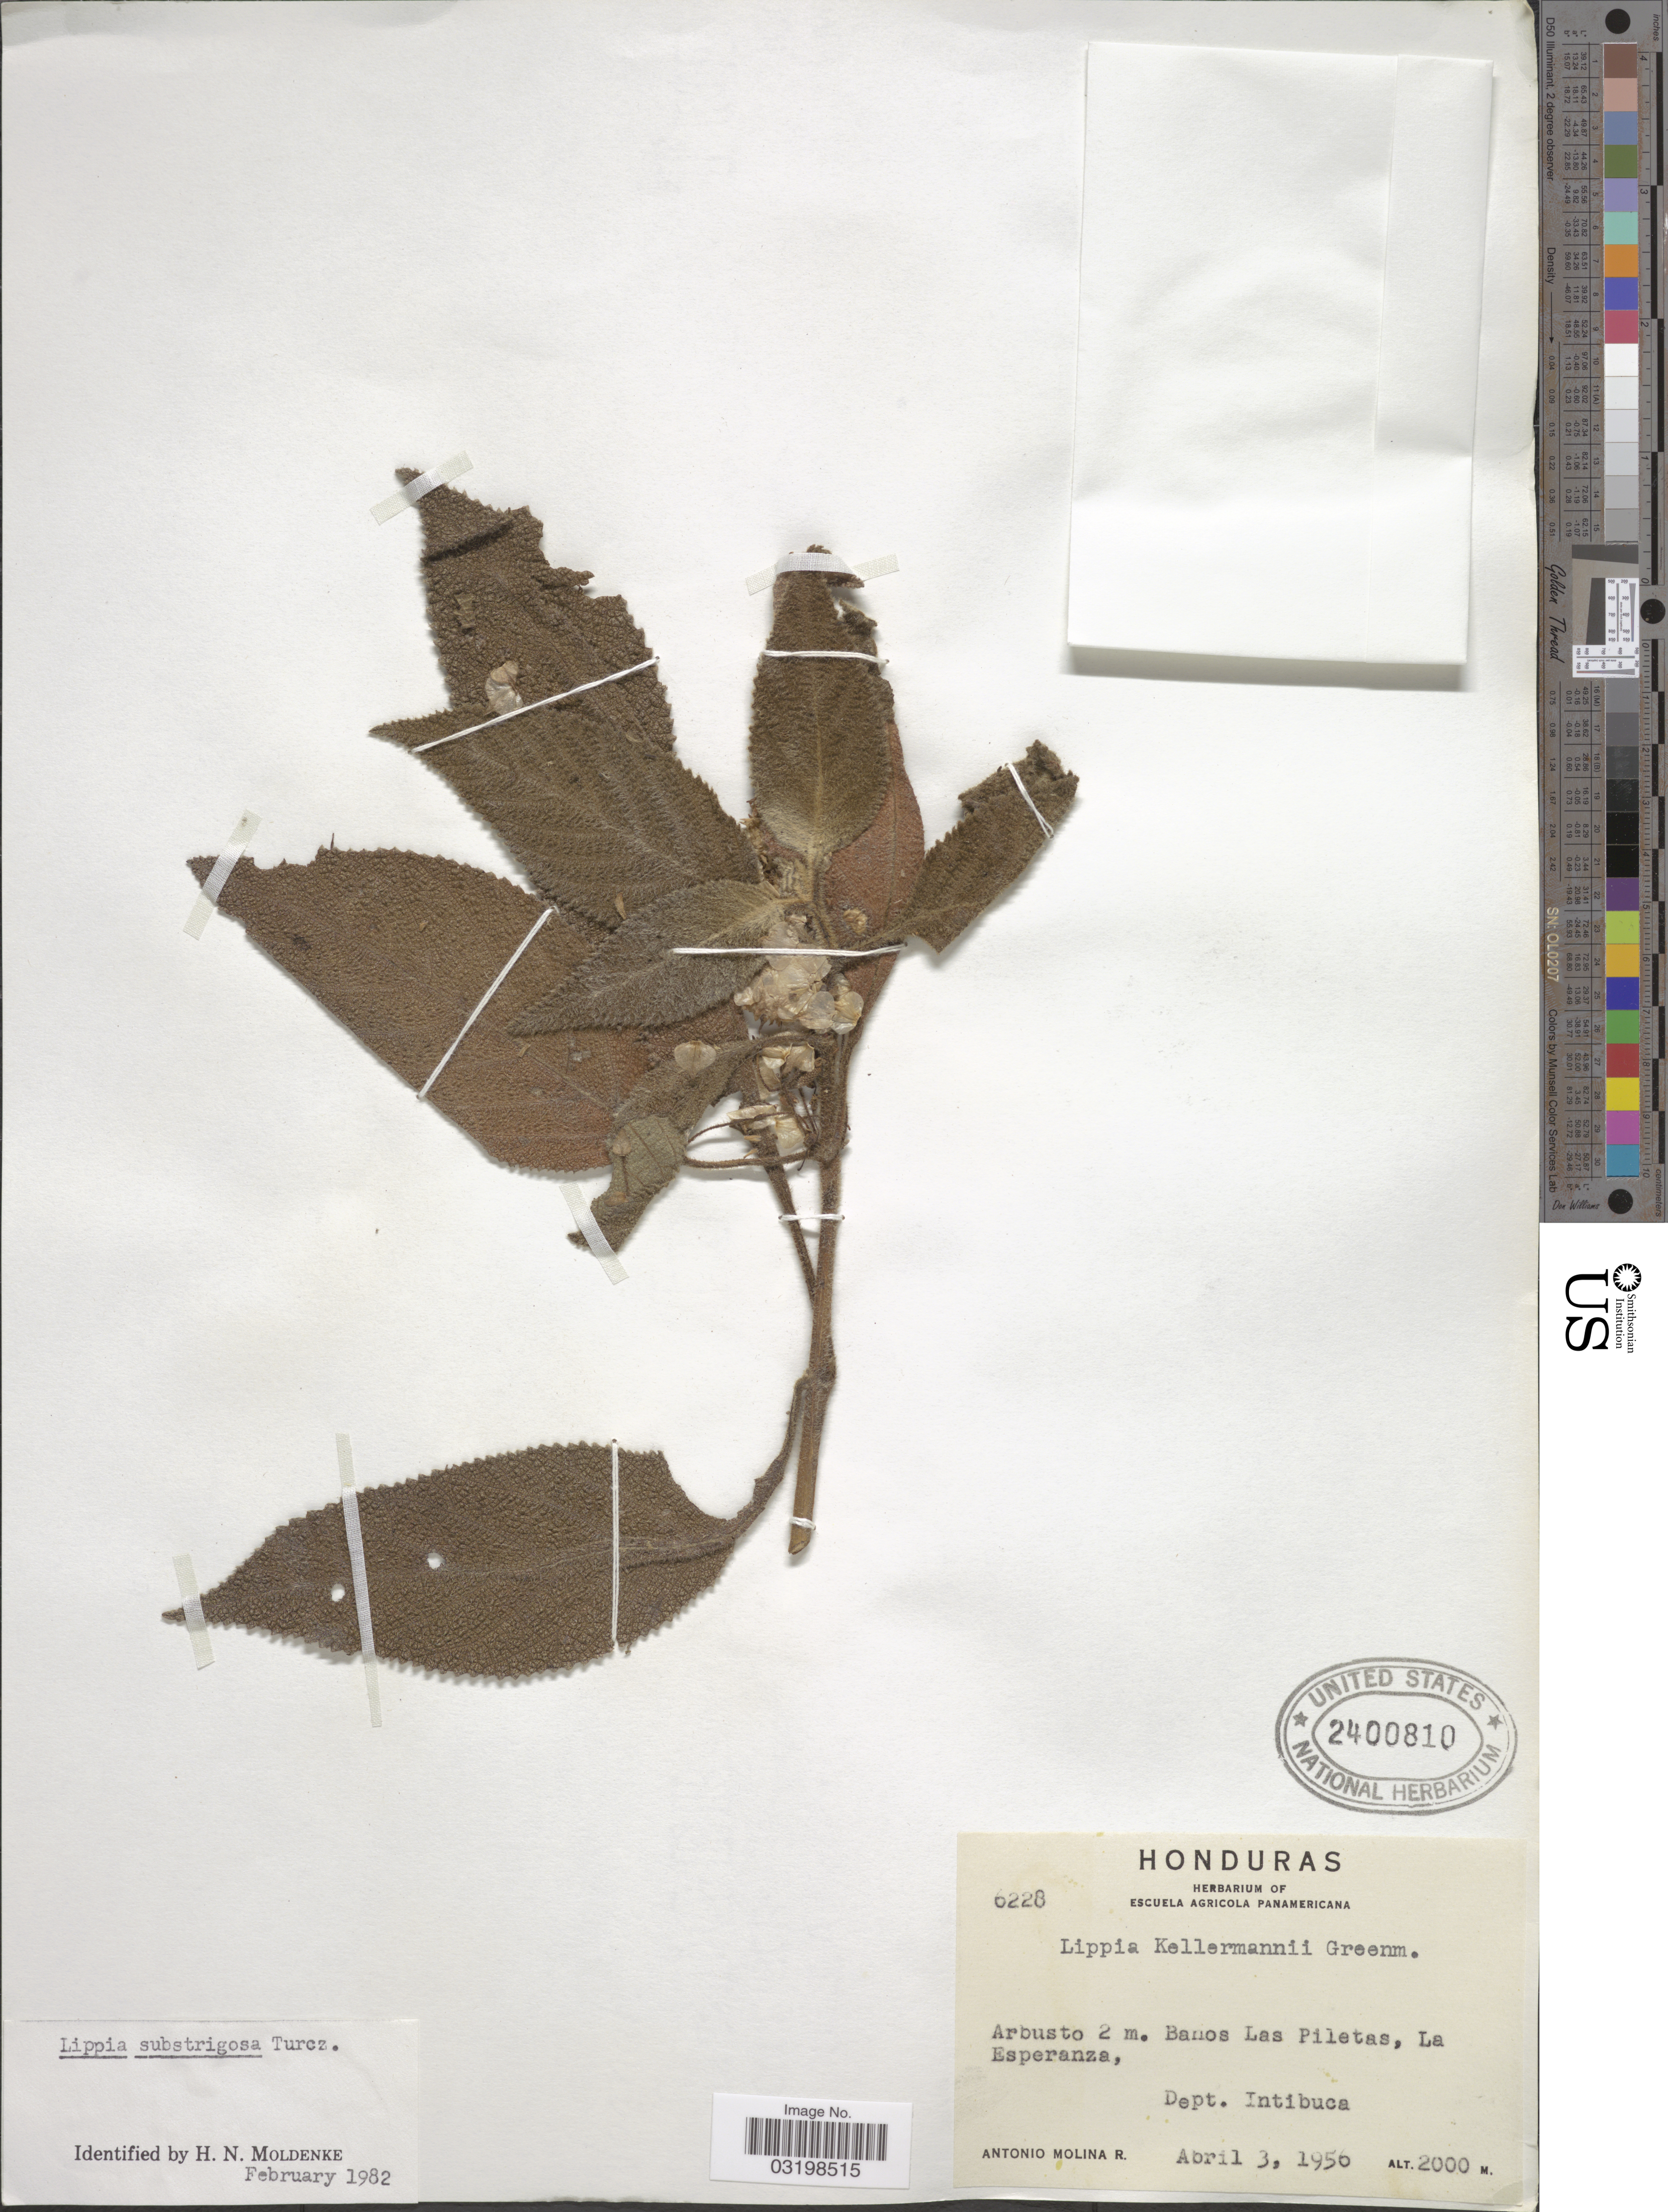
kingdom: Plantae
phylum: Tracheophyta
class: Magnoliopsida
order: Lamiales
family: Verbenaceae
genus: Lippia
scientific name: Lippia umbellata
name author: Cav.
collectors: A. Molina R.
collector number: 6228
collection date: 1956-04-03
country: Honduras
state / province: Intibuca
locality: Banos Las Piletas, La Esperanza, Dept. Intibuca.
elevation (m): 2000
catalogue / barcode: US 2400810